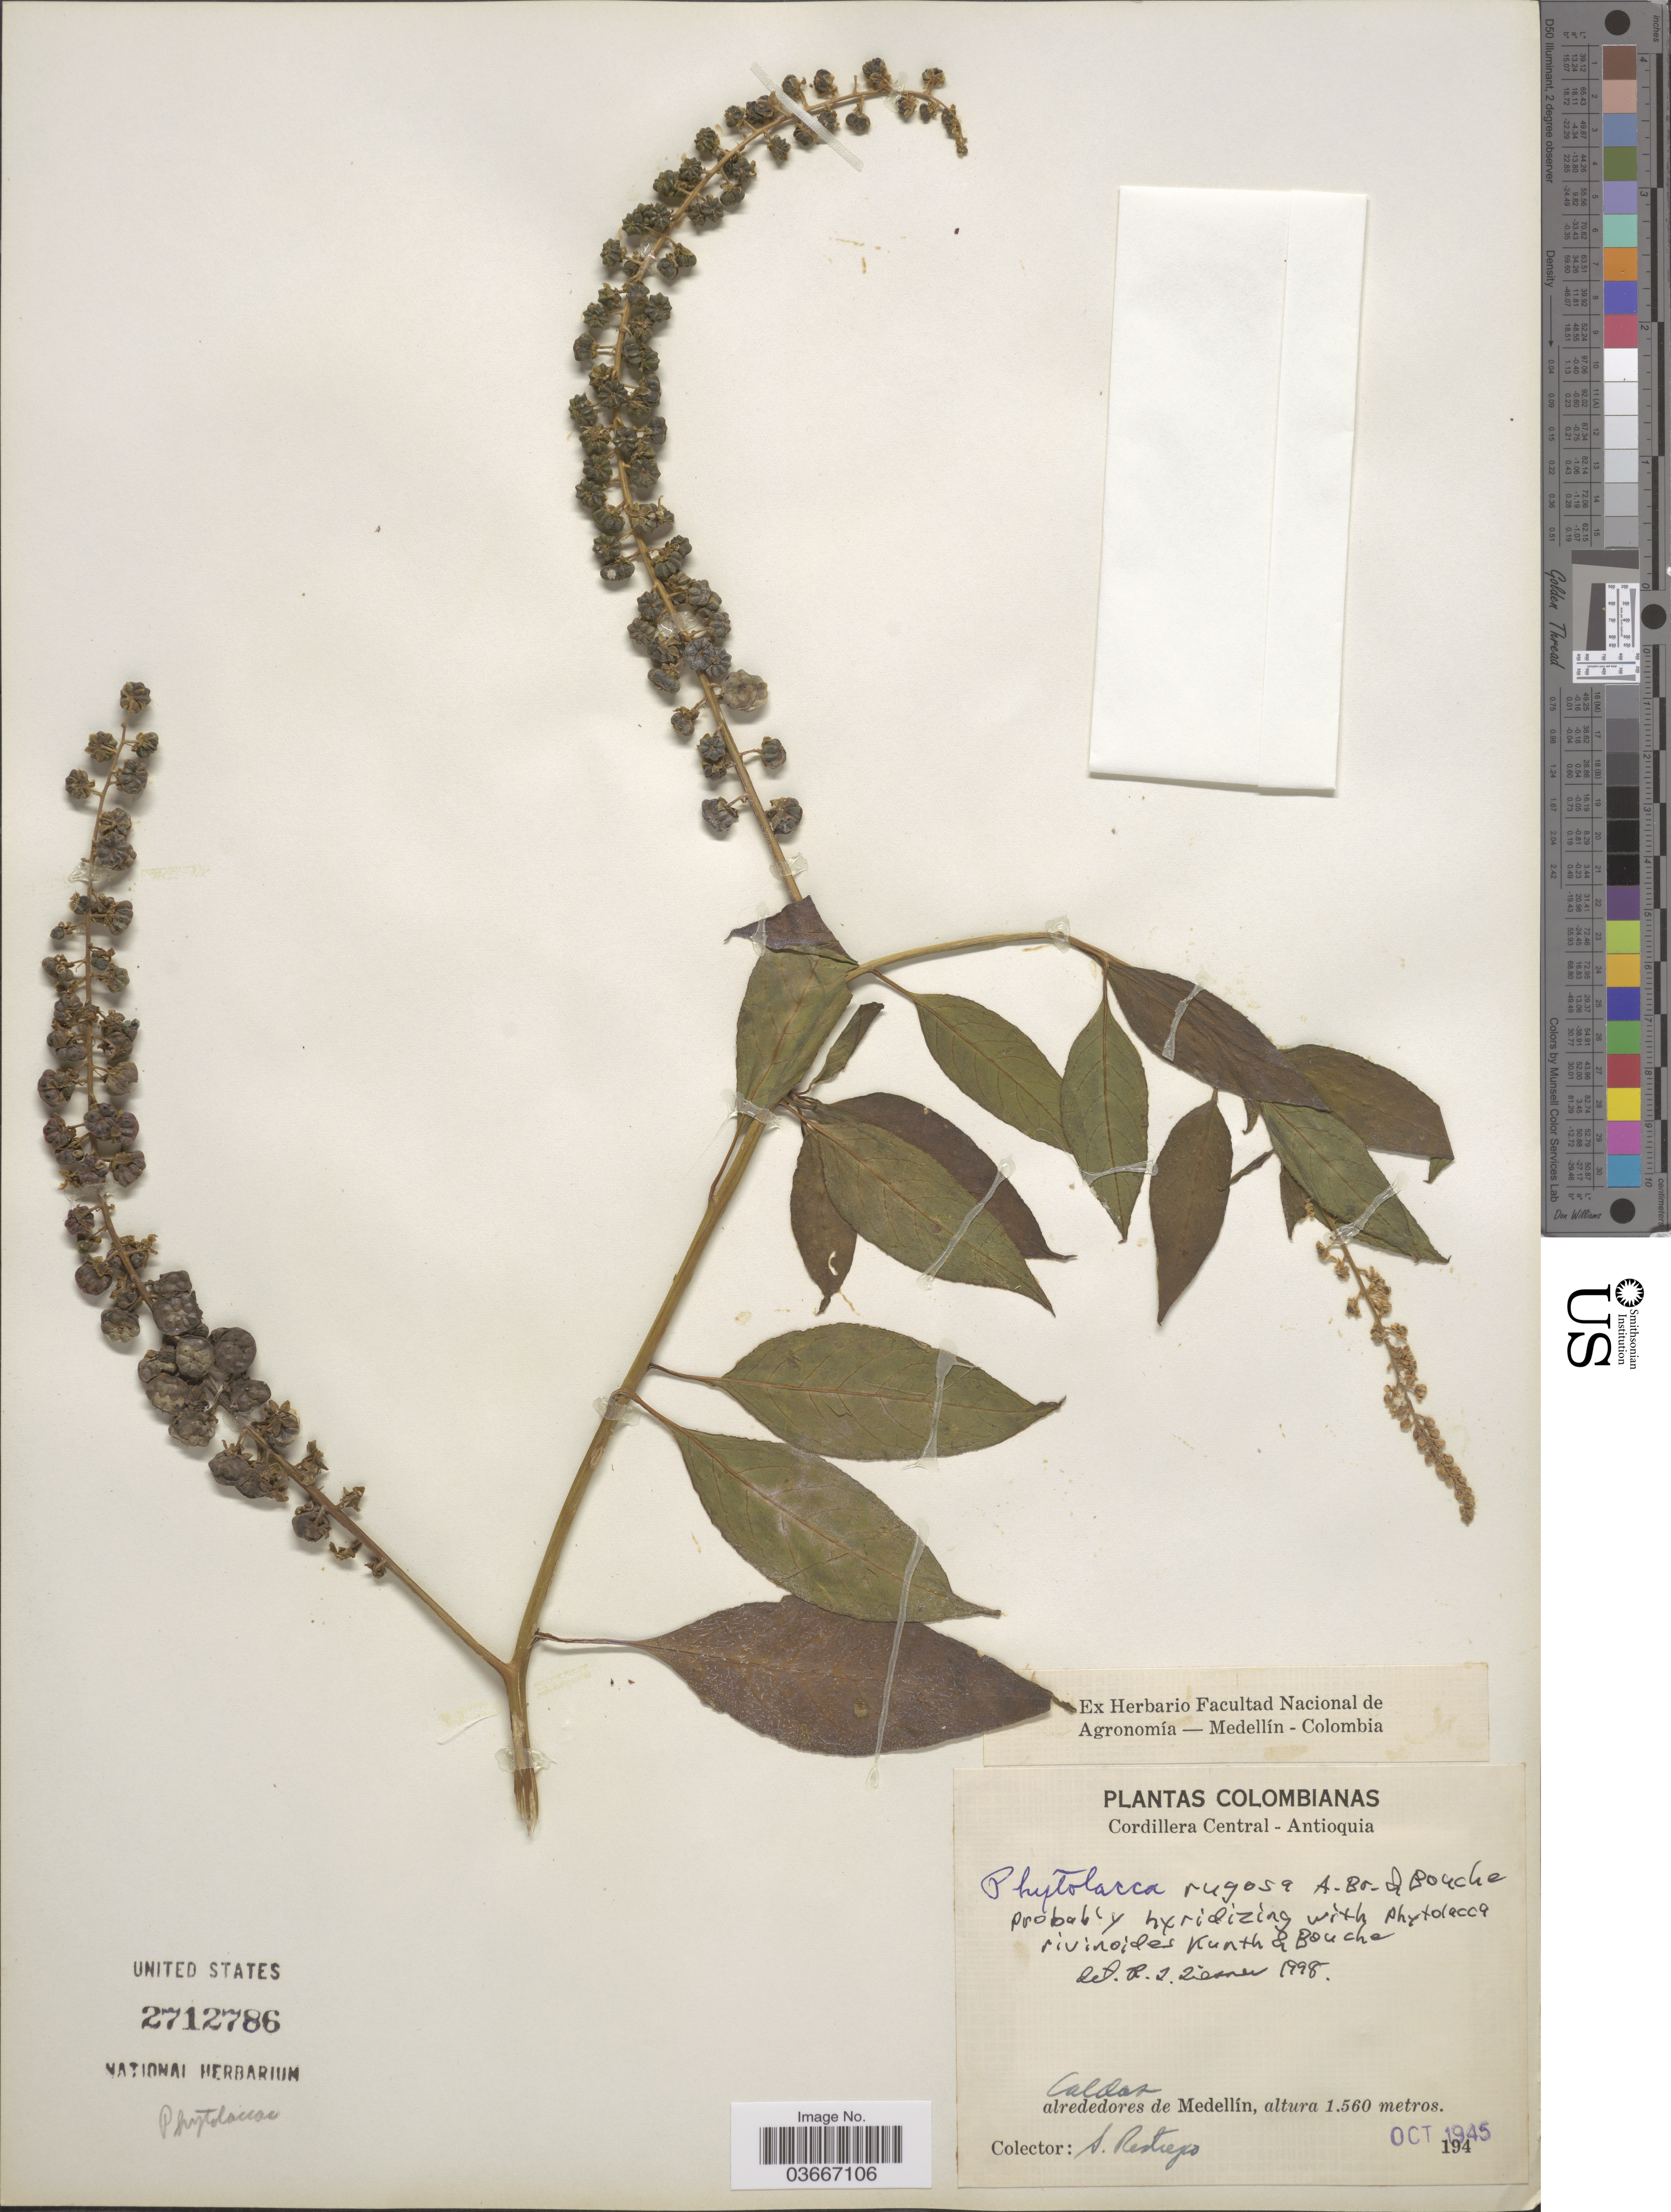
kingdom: Plantae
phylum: Tracheophyta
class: Magnoliopsida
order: Caryophyllales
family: Phytolaccaceae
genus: Phytolacca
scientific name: Phytolacca rugosa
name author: A. Braun & C.D. Bouché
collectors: S. Restrepo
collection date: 1945-10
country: Colombia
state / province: Antioquia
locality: Cordillera Central. Caldas alrededores de Medellín.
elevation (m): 1560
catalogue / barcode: US 2712786